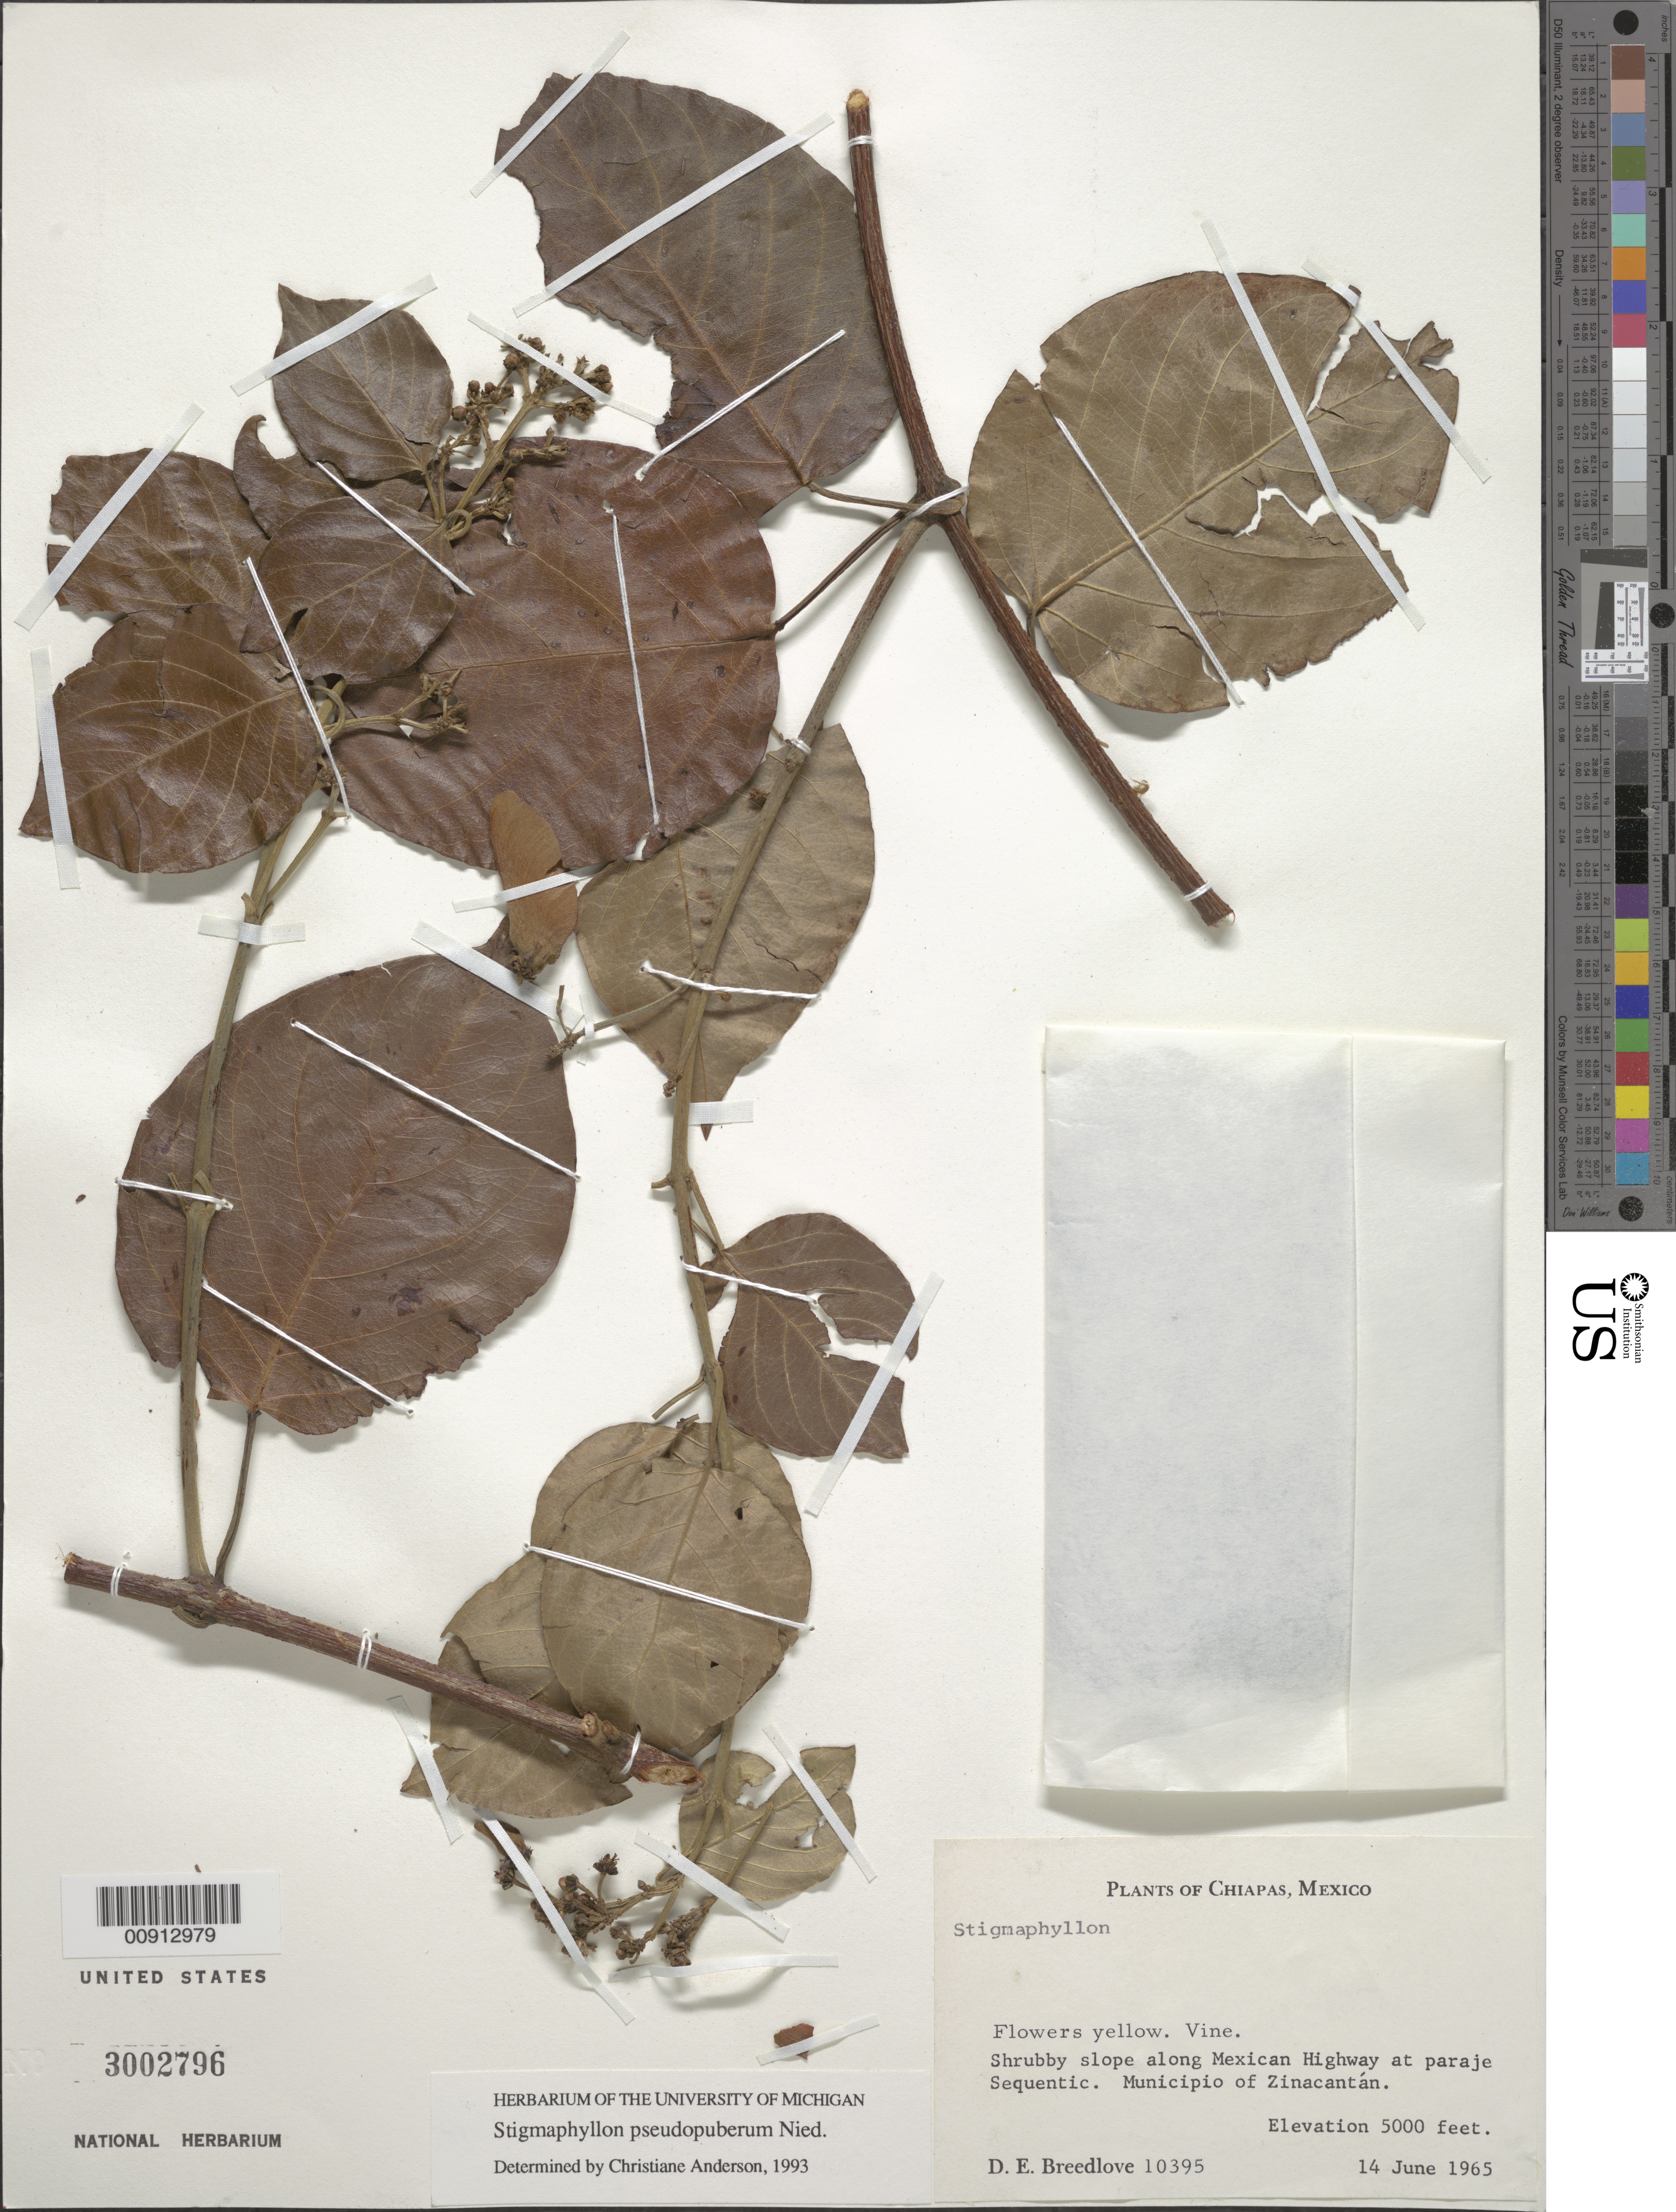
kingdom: Plantae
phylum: Tracheophyta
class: Magnoliopsida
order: Malpighiales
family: Malpighiaceae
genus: Stigmaphyllon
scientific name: Stigmaphyllon pseudopuberum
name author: Nied.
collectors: D. E. Breedlove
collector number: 10395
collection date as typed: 14 Jun 1965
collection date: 1965-06-14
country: Mexico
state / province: Chiapas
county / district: Zinacantán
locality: Along Mexican Highway at paraje Sequentic. Municipio of Zinacantán, Chiapas.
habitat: Shrubby slope.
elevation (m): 1524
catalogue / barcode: US 3002796